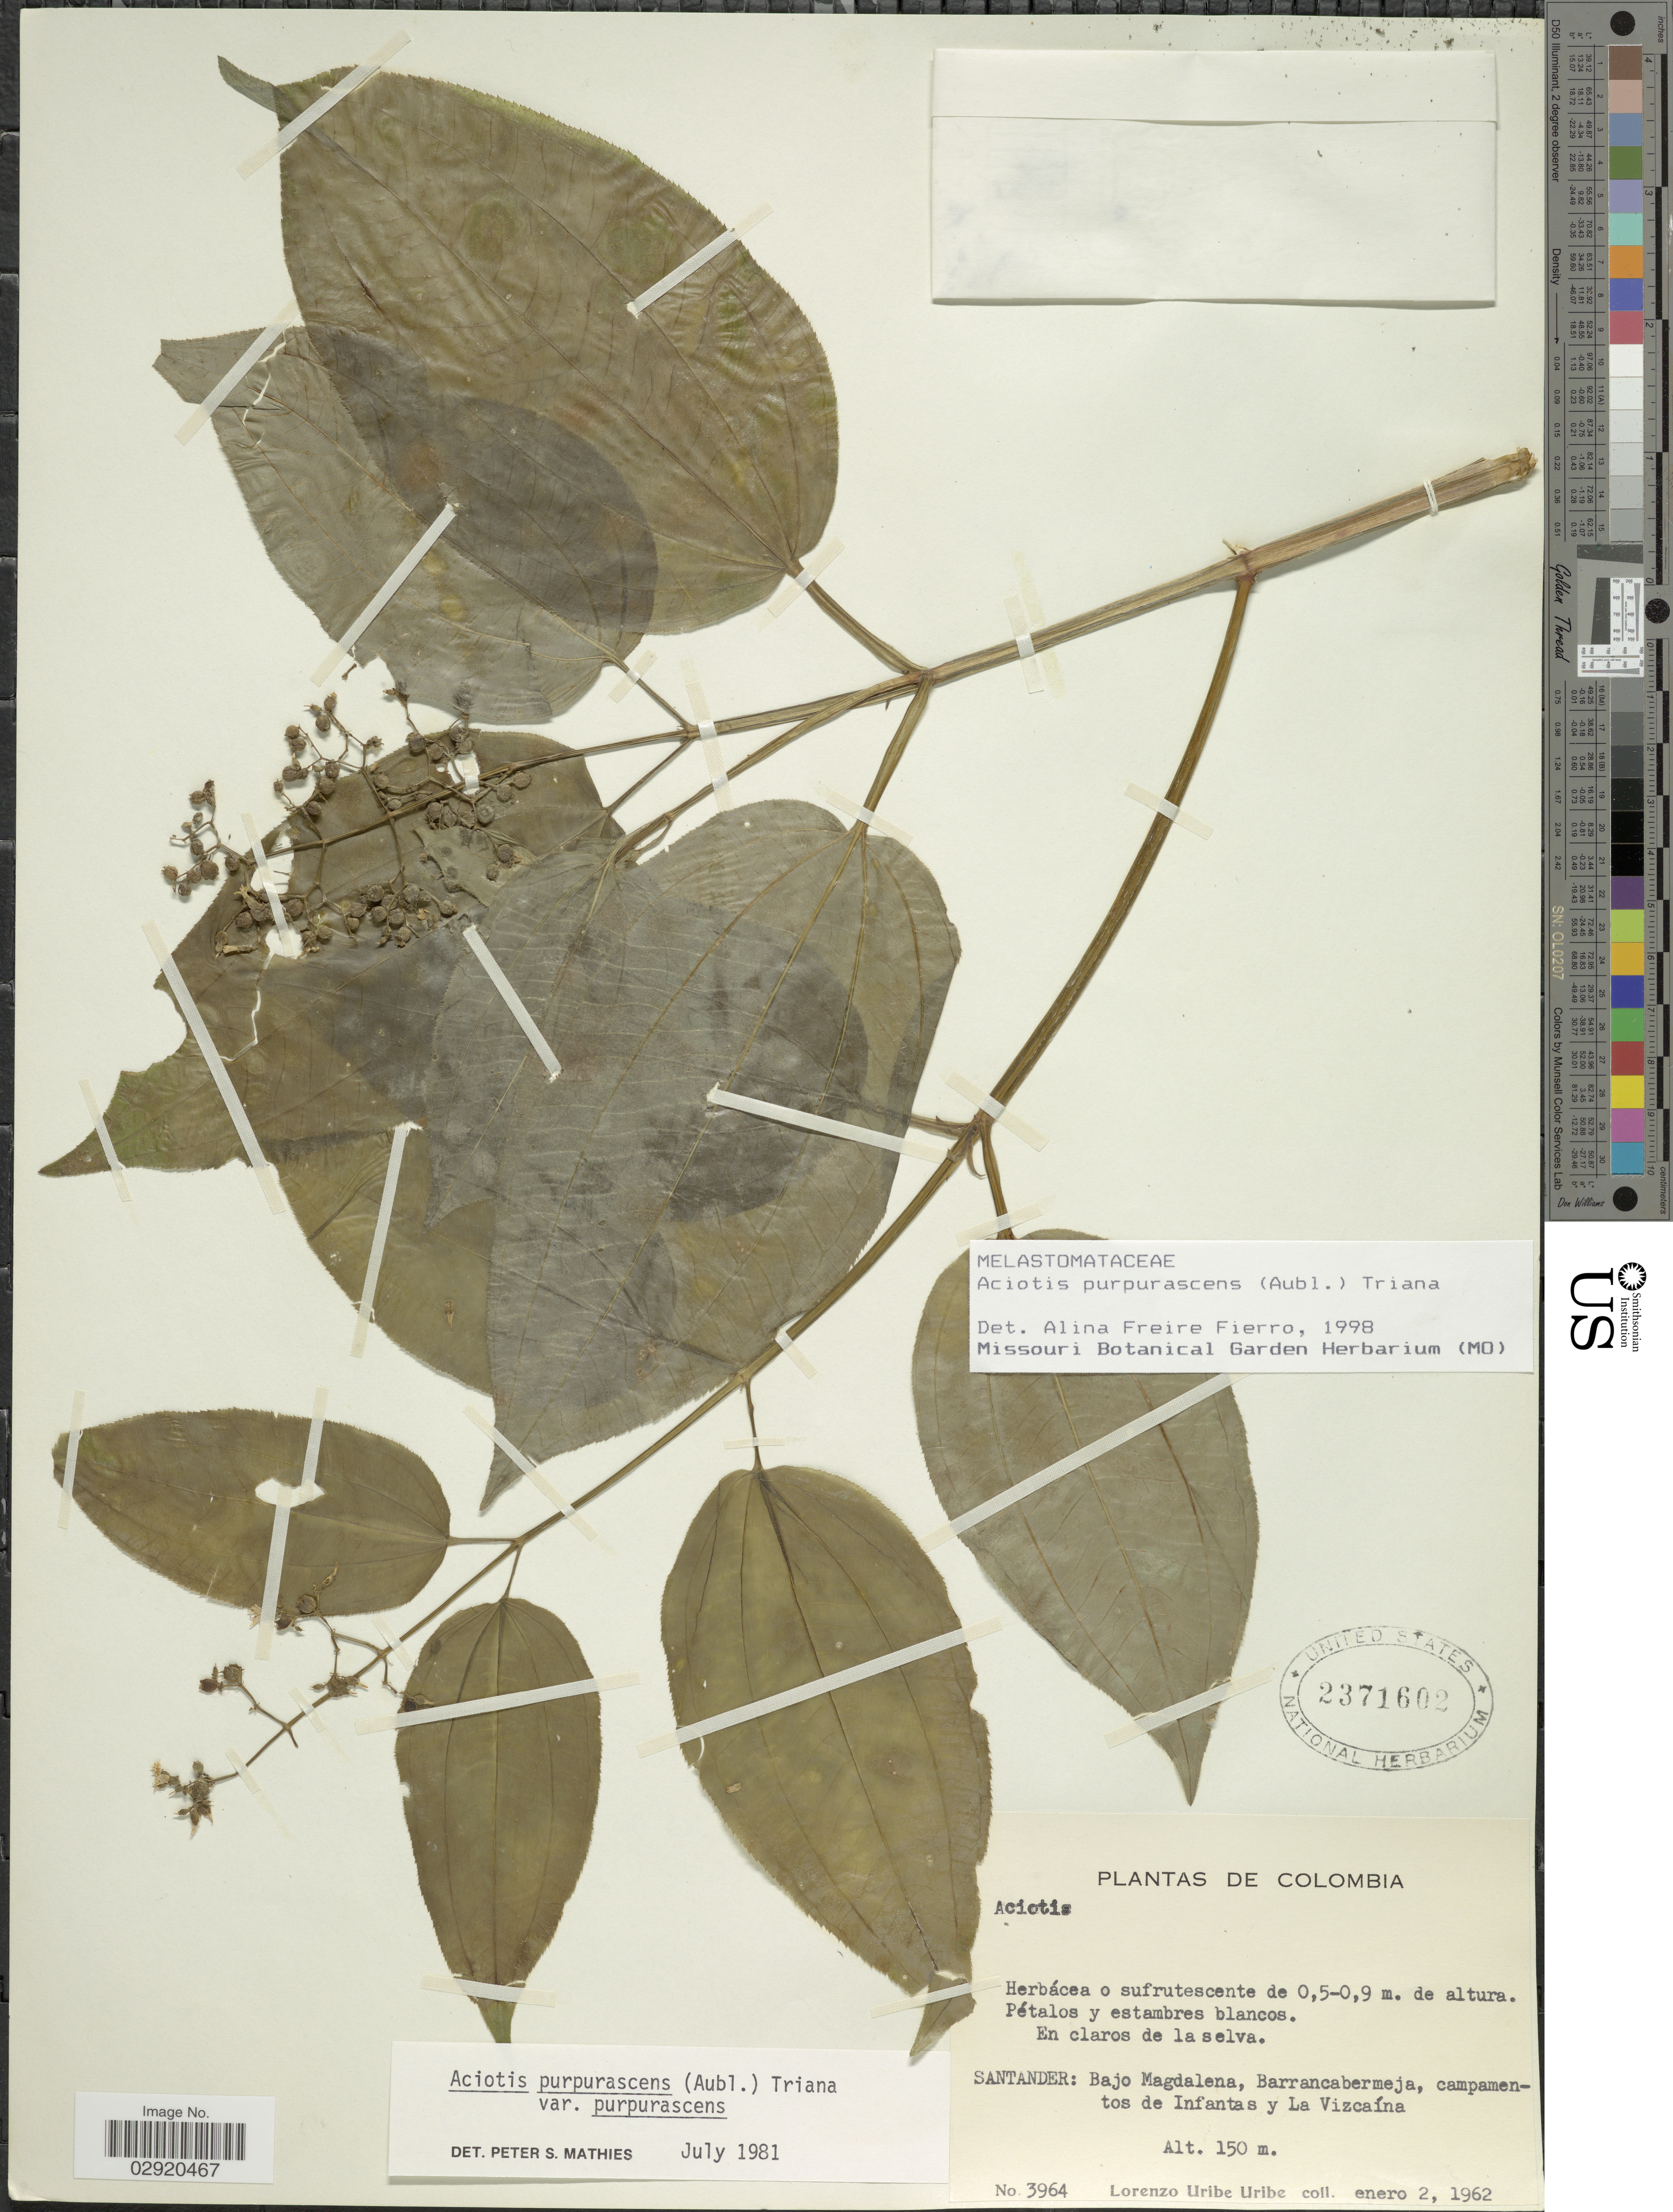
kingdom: Plantae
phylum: Tracheophyta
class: Magnoliopsida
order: Myrtales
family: Melastomataceae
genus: Aciotis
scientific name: Aciotis purpurascens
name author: (Aubl.) Triana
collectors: L. Uribe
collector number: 3964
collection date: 1962-01-02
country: Colombia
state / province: Santander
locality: Santander: Bajo Magdalena, Barrancabermeja, campamentos de Infantas y La Vizcaína.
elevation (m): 150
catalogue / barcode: US 2371602